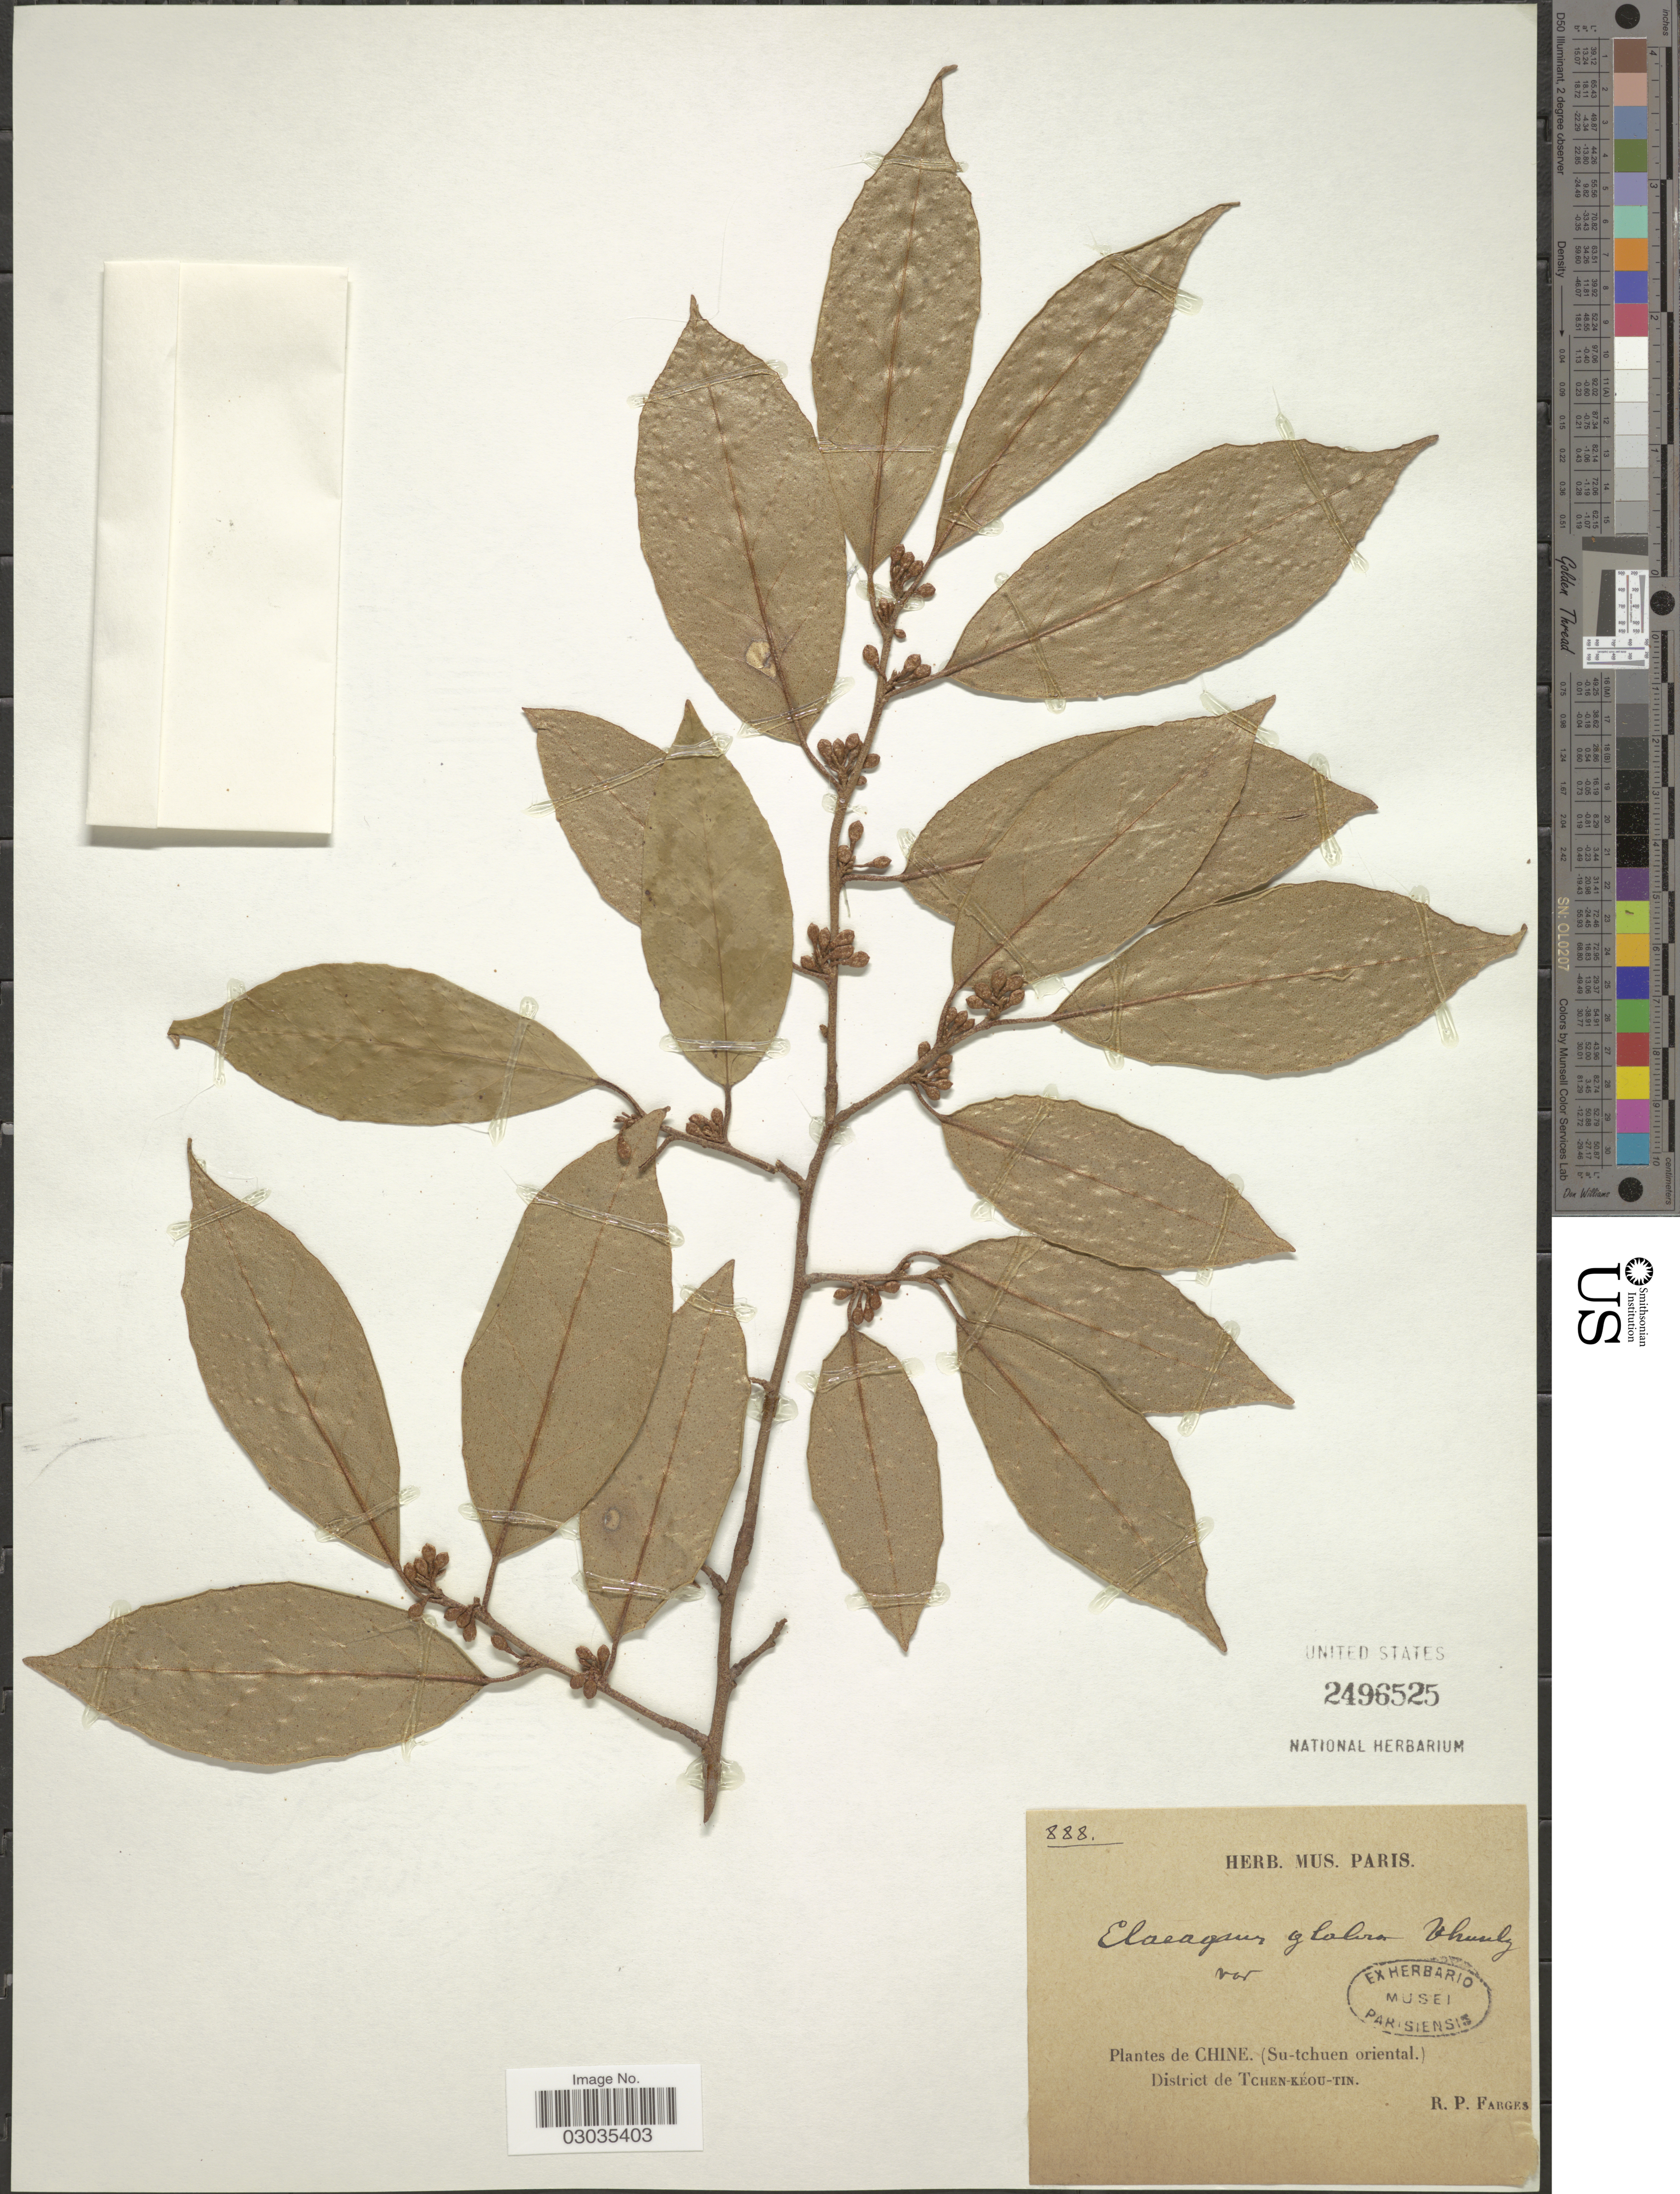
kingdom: Plantae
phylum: Tracheophyta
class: Magnoliopsida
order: Rosales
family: Elaeagnaceae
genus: Elaeagnus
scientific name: Elaeagnus glabra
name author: Thunb.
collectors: R. Farges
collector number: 888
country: China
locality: Chine (Su-tchuen oriental) District de Tchen-Kéou-Tin.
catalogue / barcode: US 2496525